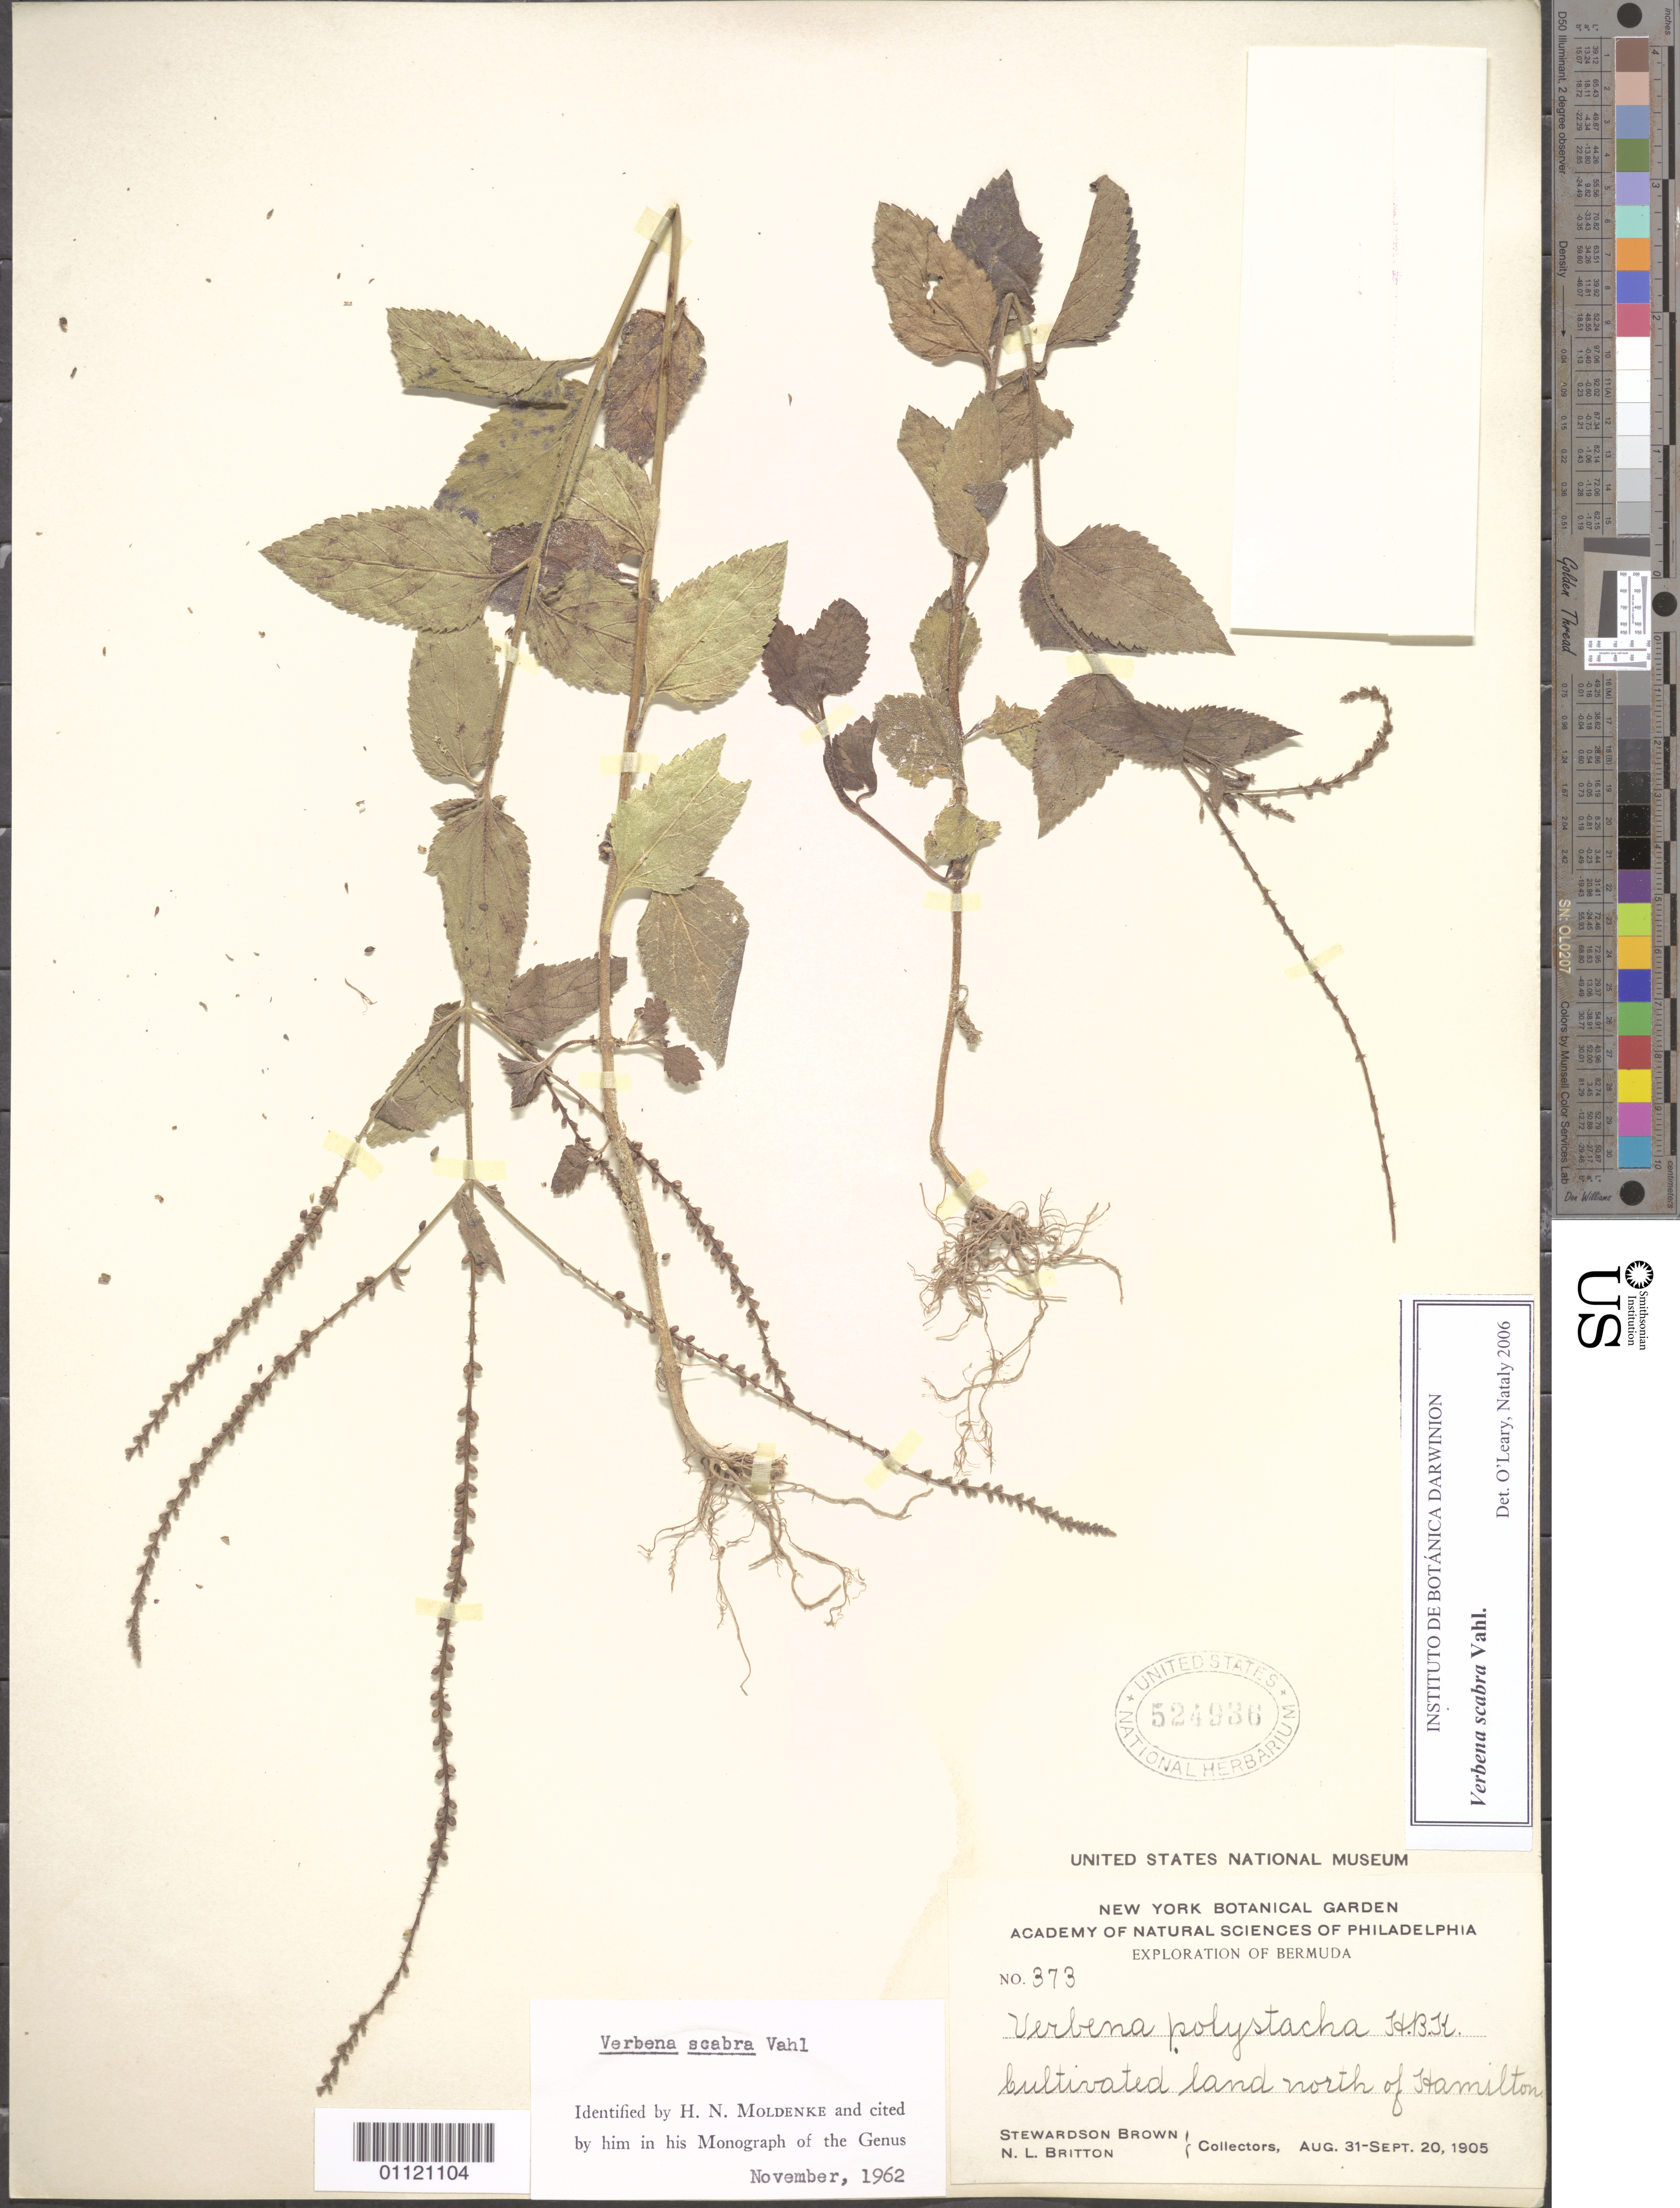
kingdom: Plantae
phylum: Tracheophyta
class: Magnoliopsida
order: Lamiales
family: Verbenaceae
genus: Verbena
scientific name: Verbena scabra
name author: Vahl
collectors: S. Brown & N. Britton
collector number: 373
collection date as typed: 31 Aug 1905 to 20 Sep 1905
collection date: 1905-08-31/1905-09-20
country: Bermuda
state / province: Pembroke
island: Bermuda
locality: Cultivated land N of Hamilton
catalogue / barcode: US 524936